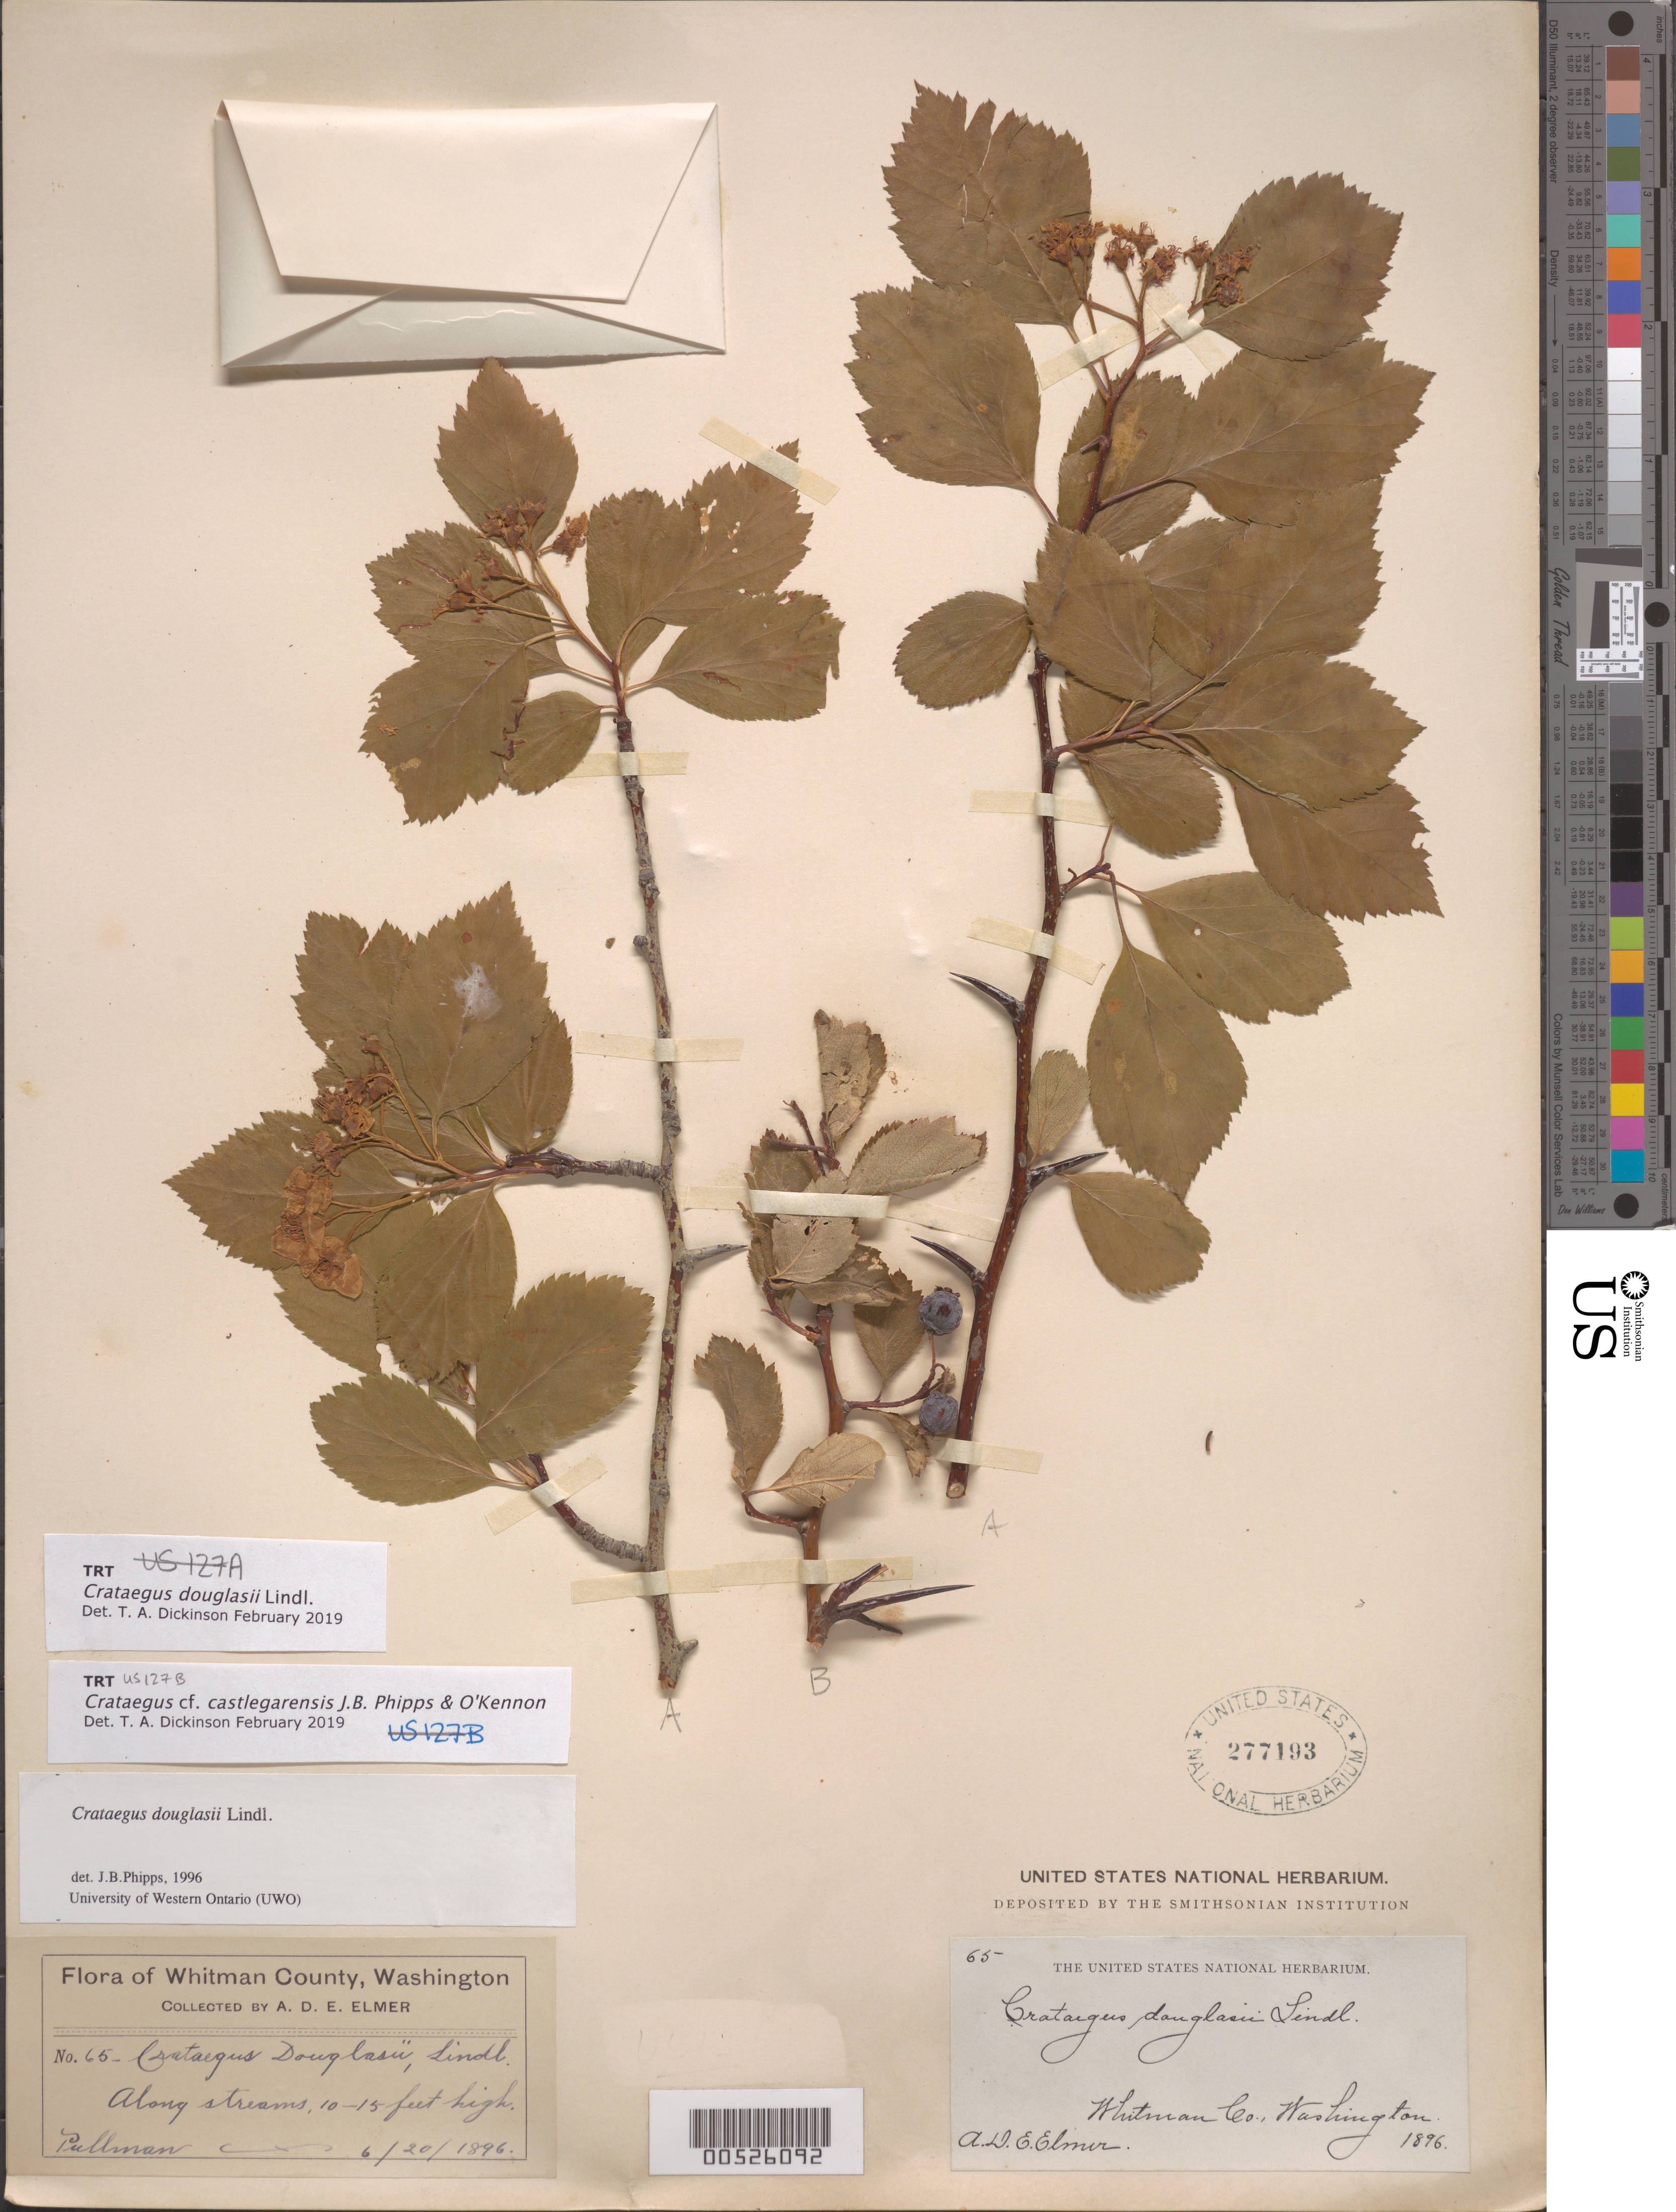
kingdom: Plantae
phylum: Tracheophyta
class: Magnoliopsida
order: Rosales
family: Rosaceae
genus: Crataegus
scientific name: Crataegus douglasii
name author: Lindl.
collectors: A. D. E. Elmer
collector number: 65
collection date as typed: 20 Jun 1896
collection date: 1896-06-20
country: United States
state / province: Washington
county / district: Whitman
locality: Pullman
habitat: Along streams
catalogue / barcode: US 277193